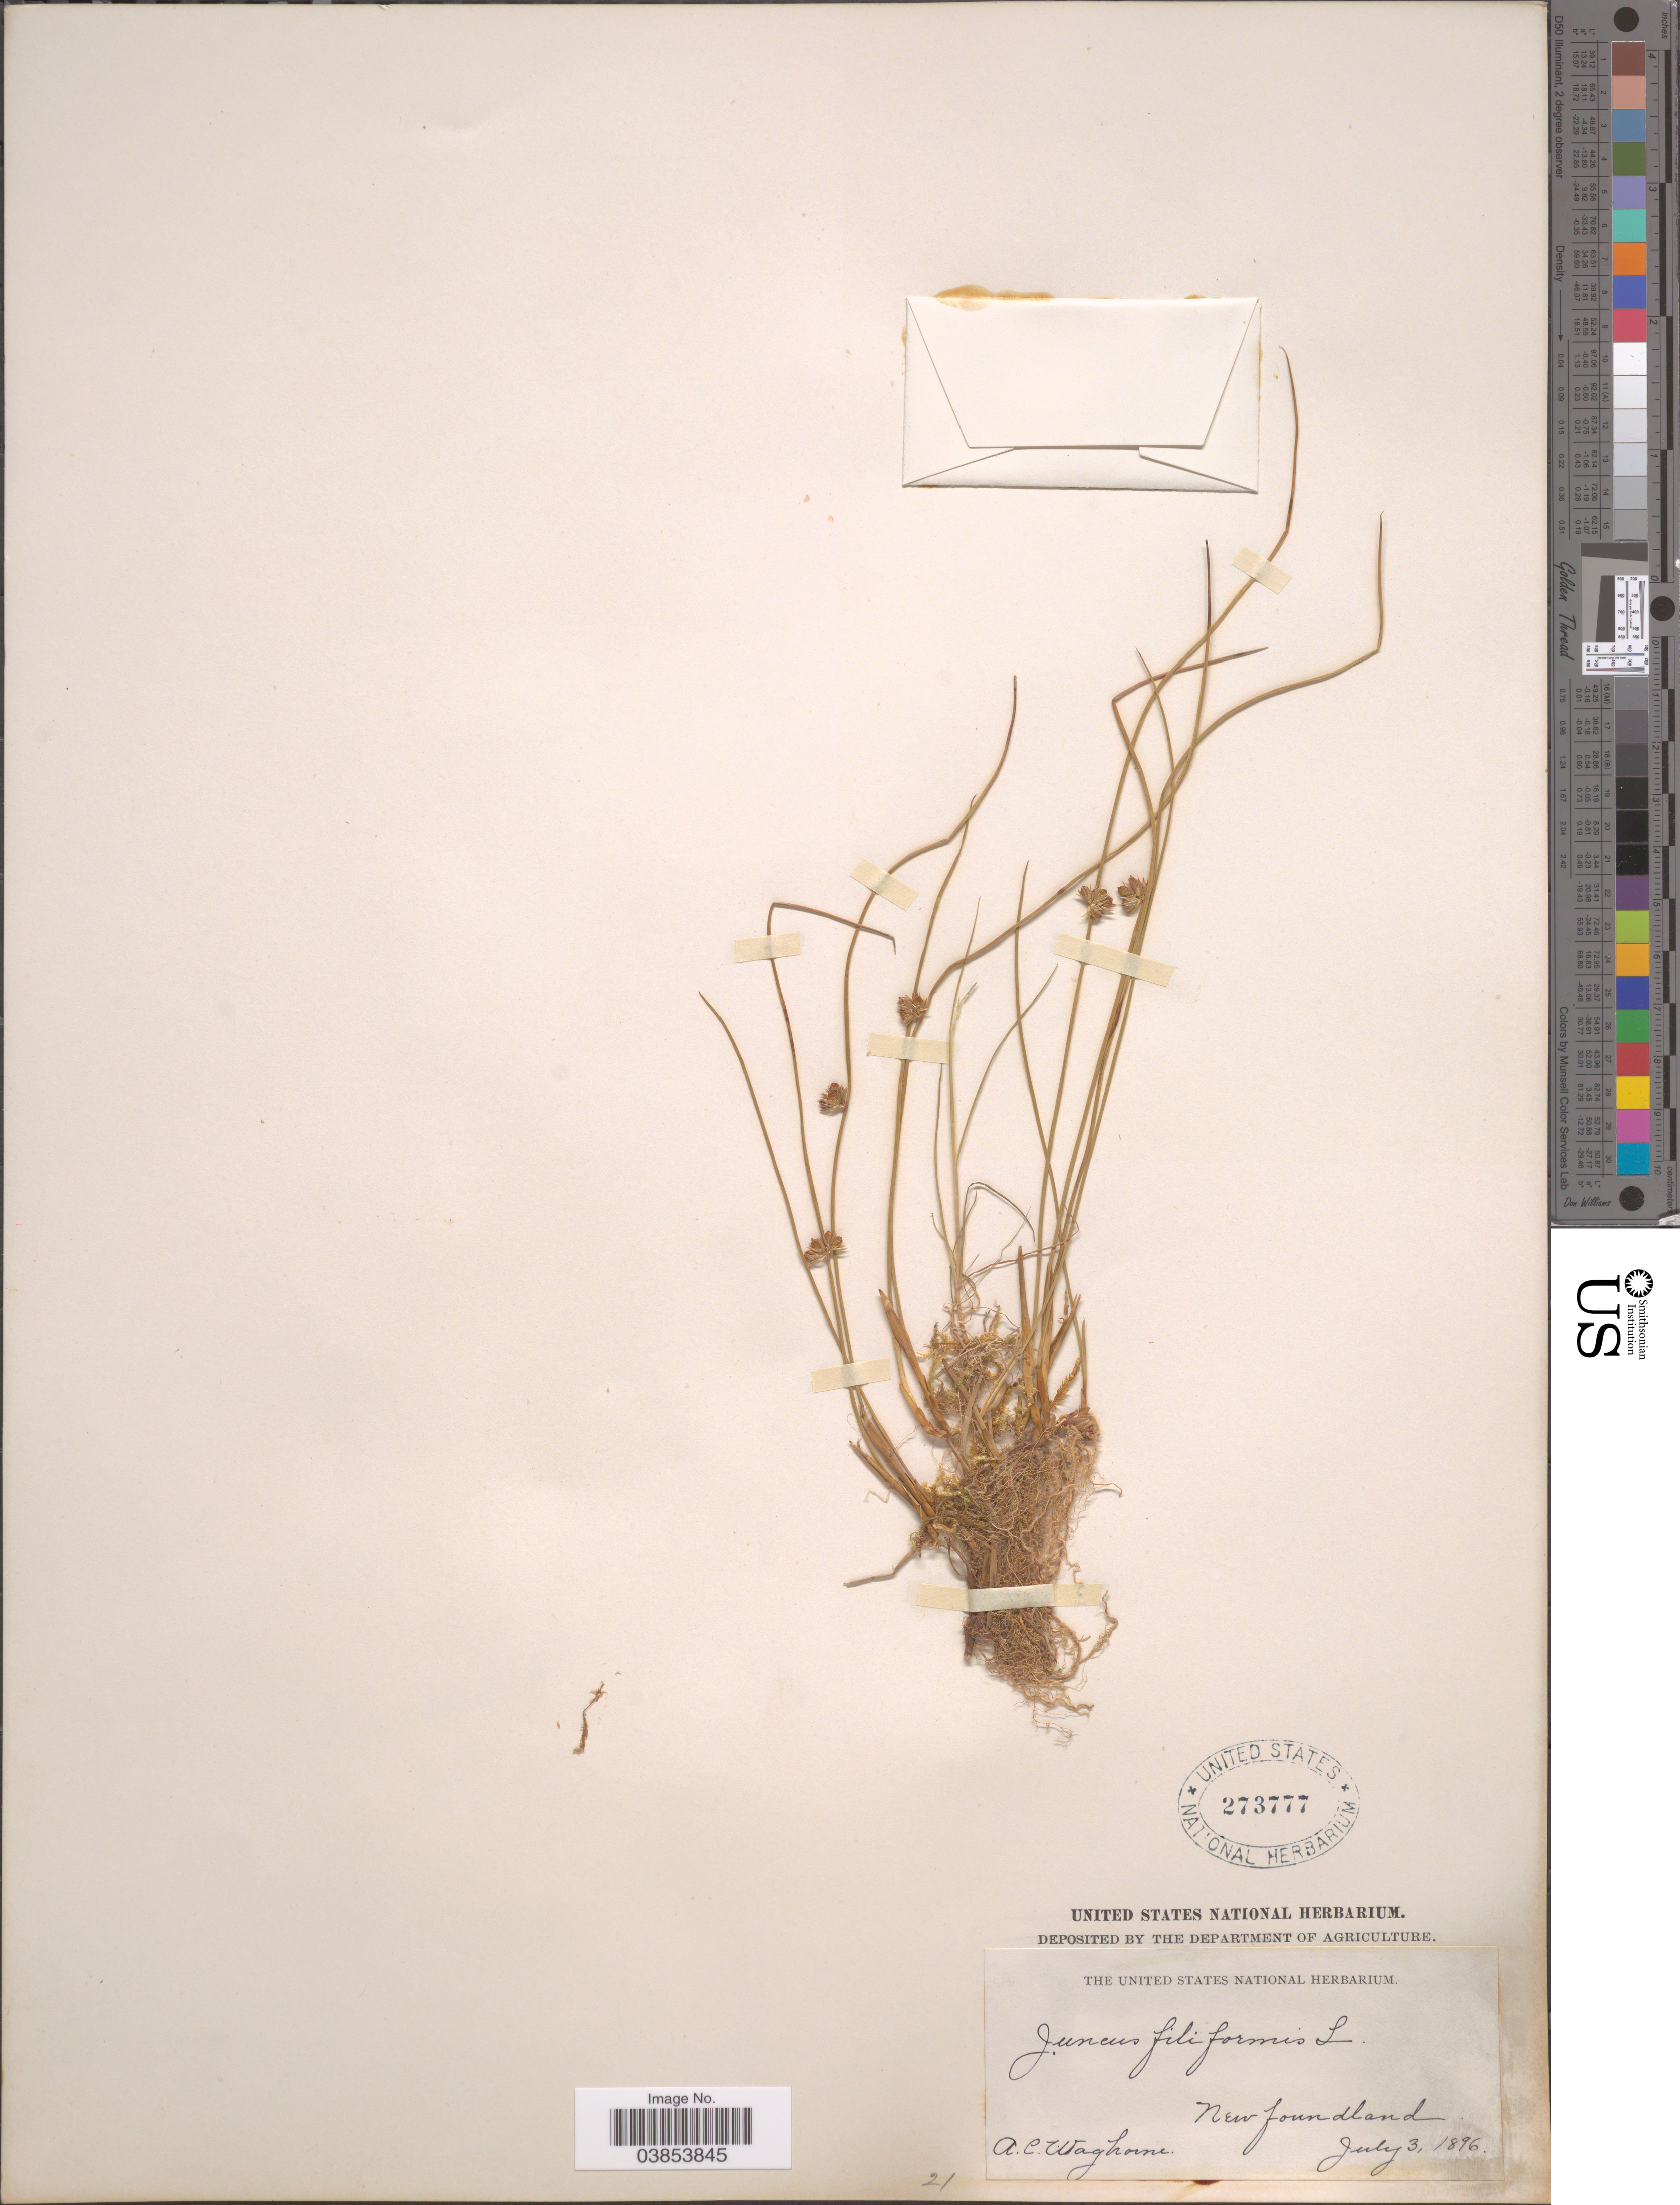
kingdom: Plantae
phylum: Tracheophyta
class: Liliopsida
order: Poales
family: Juncaceae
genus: Juncus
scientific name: Juncus filiformis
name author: L.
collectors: A. Waghorne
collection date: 1896-07-03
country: Canada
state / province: Newfoundland and Labrador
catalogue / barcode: US 273777